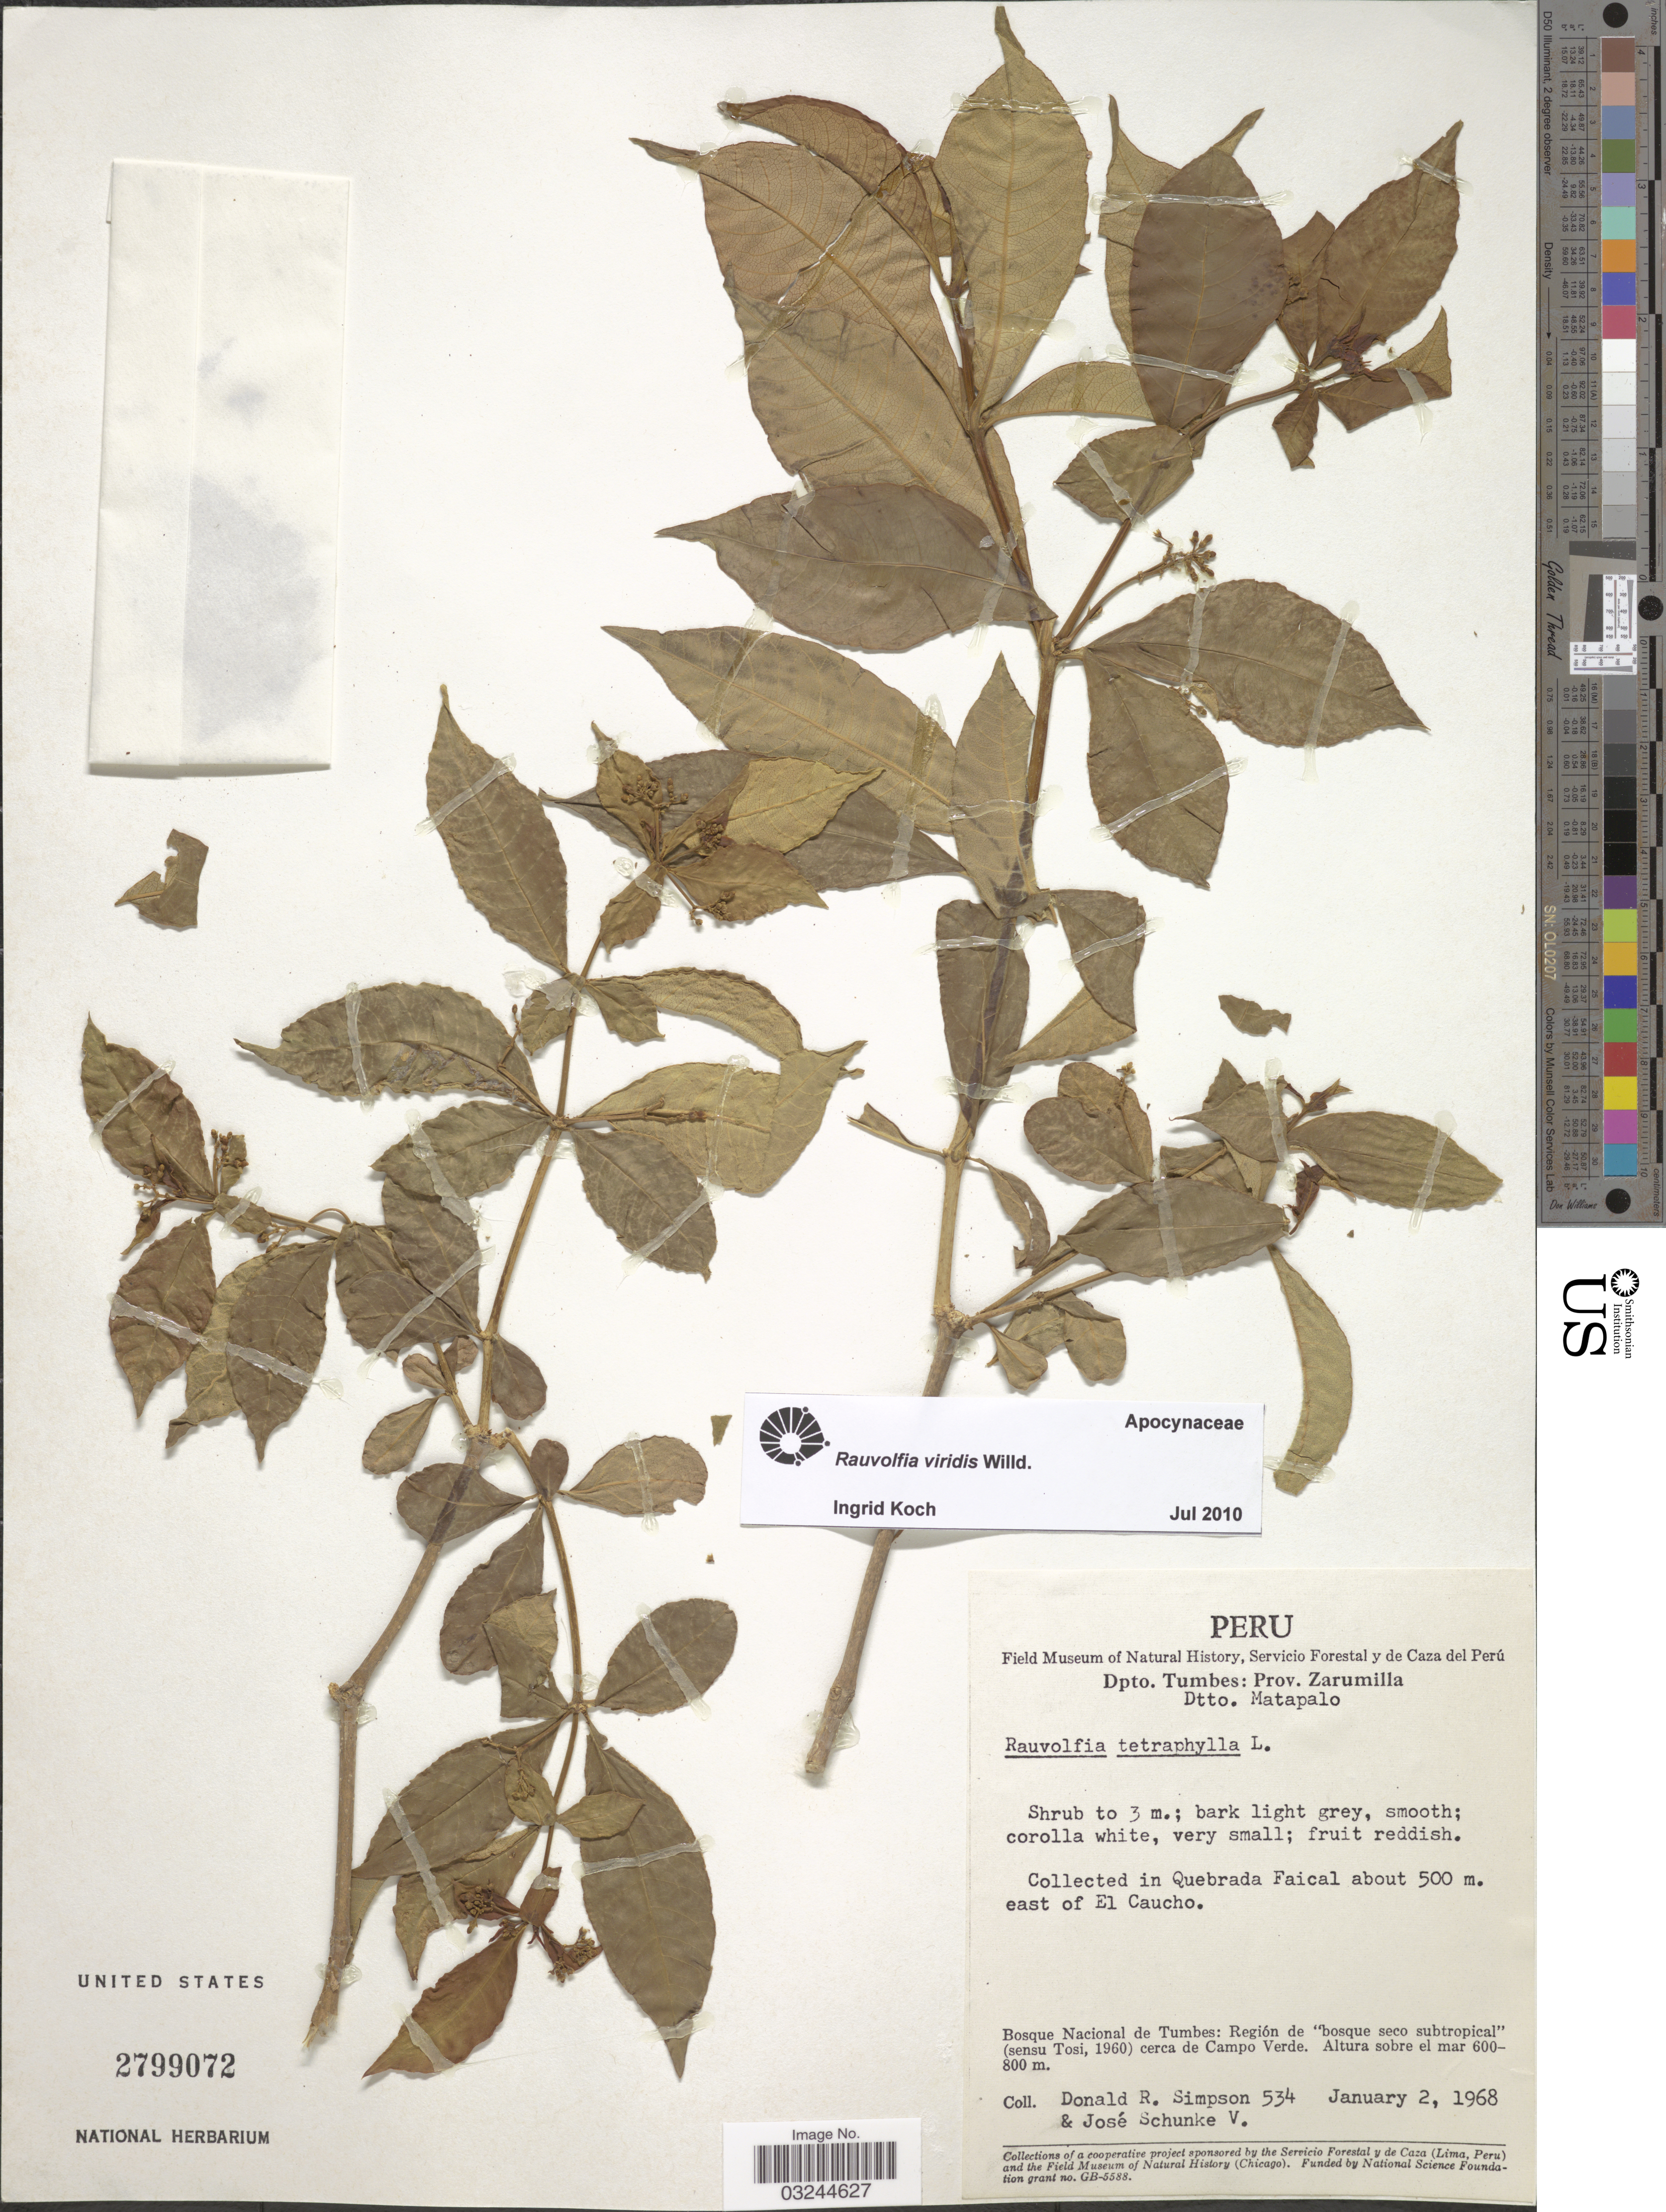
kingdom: Plantae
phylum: Tracheophyta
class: Magnoliopsida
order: Gentianales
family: Apocynaceae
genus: Rauvolfia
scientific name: Rauvolfia viridis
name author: Willd. ex Roem. & Schult.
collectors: D. R. Simpson & J. Schunke Vigo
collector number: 534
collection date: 1968-01-02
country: Peru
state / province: Tumbes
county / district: Zarumilla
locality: Dpto. Tumbes: Prov. Zarumilla, Dtto. Matapalo. Quebrada Faical, east of El Caucho.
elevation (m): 500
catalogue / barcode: US 2799072